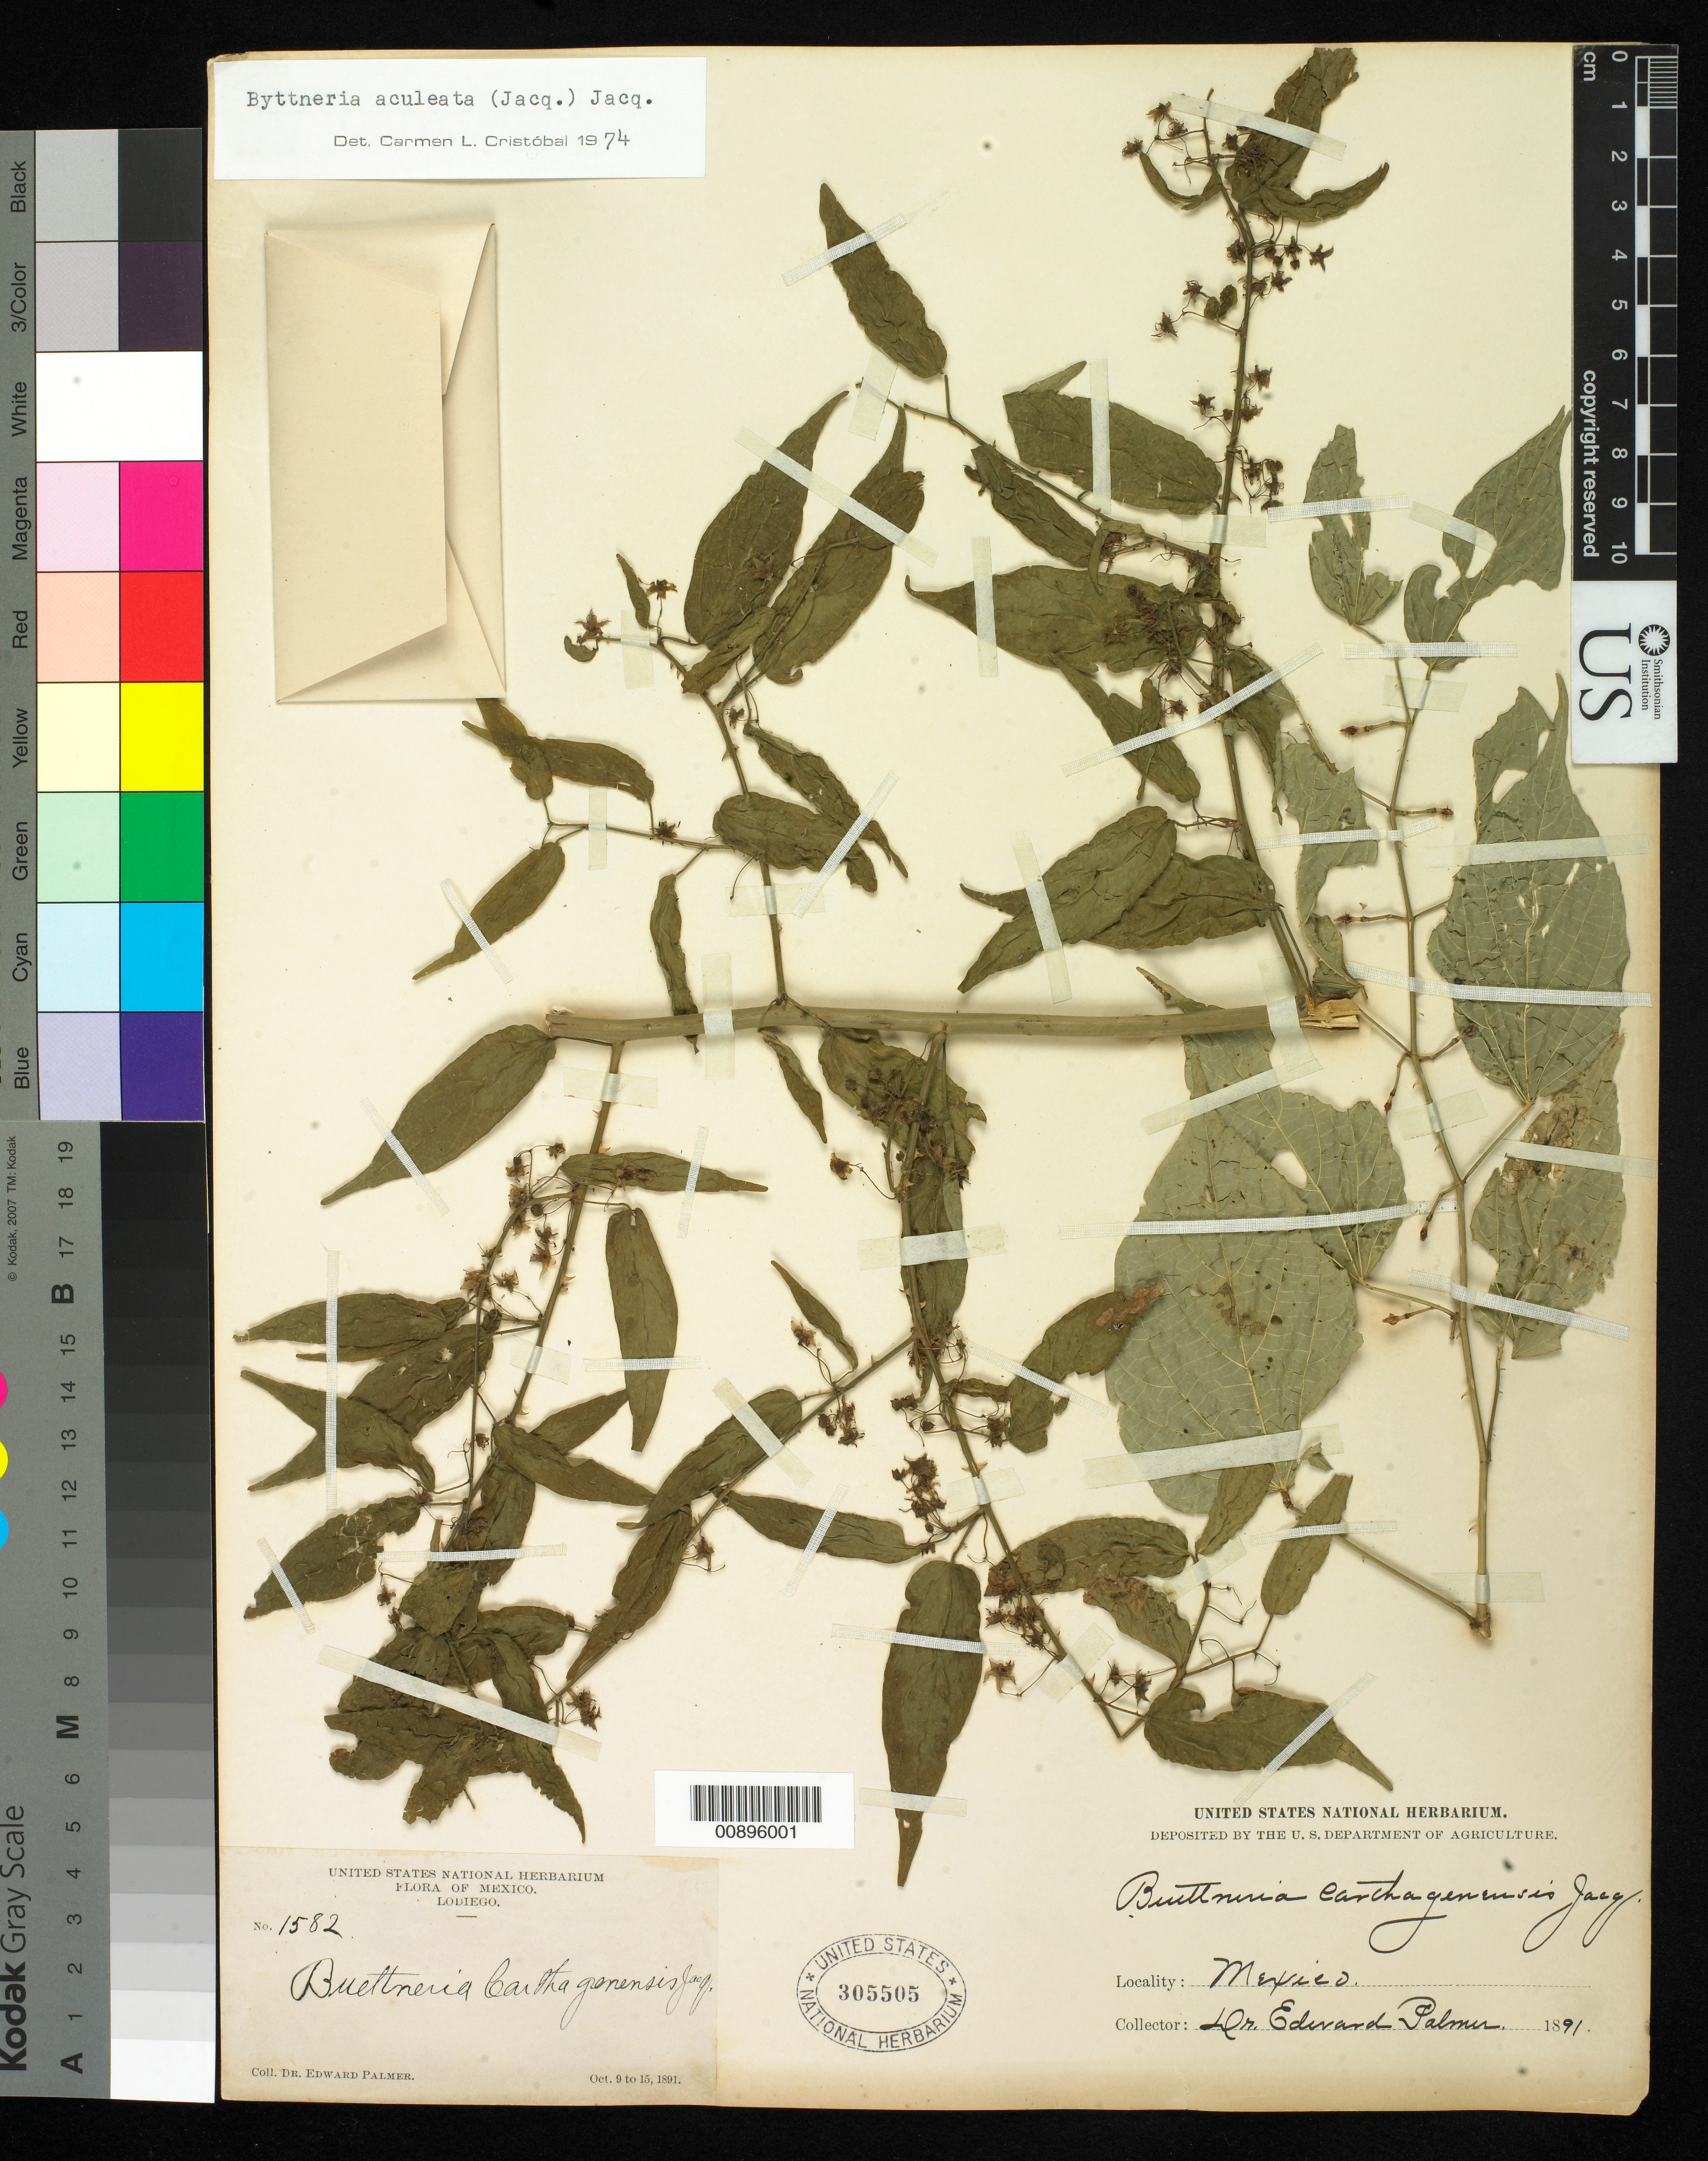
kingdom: Plantae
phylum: Tracheophyta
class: Magnoliopsida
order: Malvales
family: Malvaceae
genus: Byttneria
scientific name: Byttneria aculeata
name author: (Jacq.) Jacq.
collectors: E. Palmer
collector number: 1582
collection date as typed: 09 Oct 1891 to 15 Oct 1891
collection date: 1891-10-09/1891-10-15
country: Mexico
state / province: Sinaloa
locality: Lodiego, Sinaloa.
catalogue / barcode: US 305505